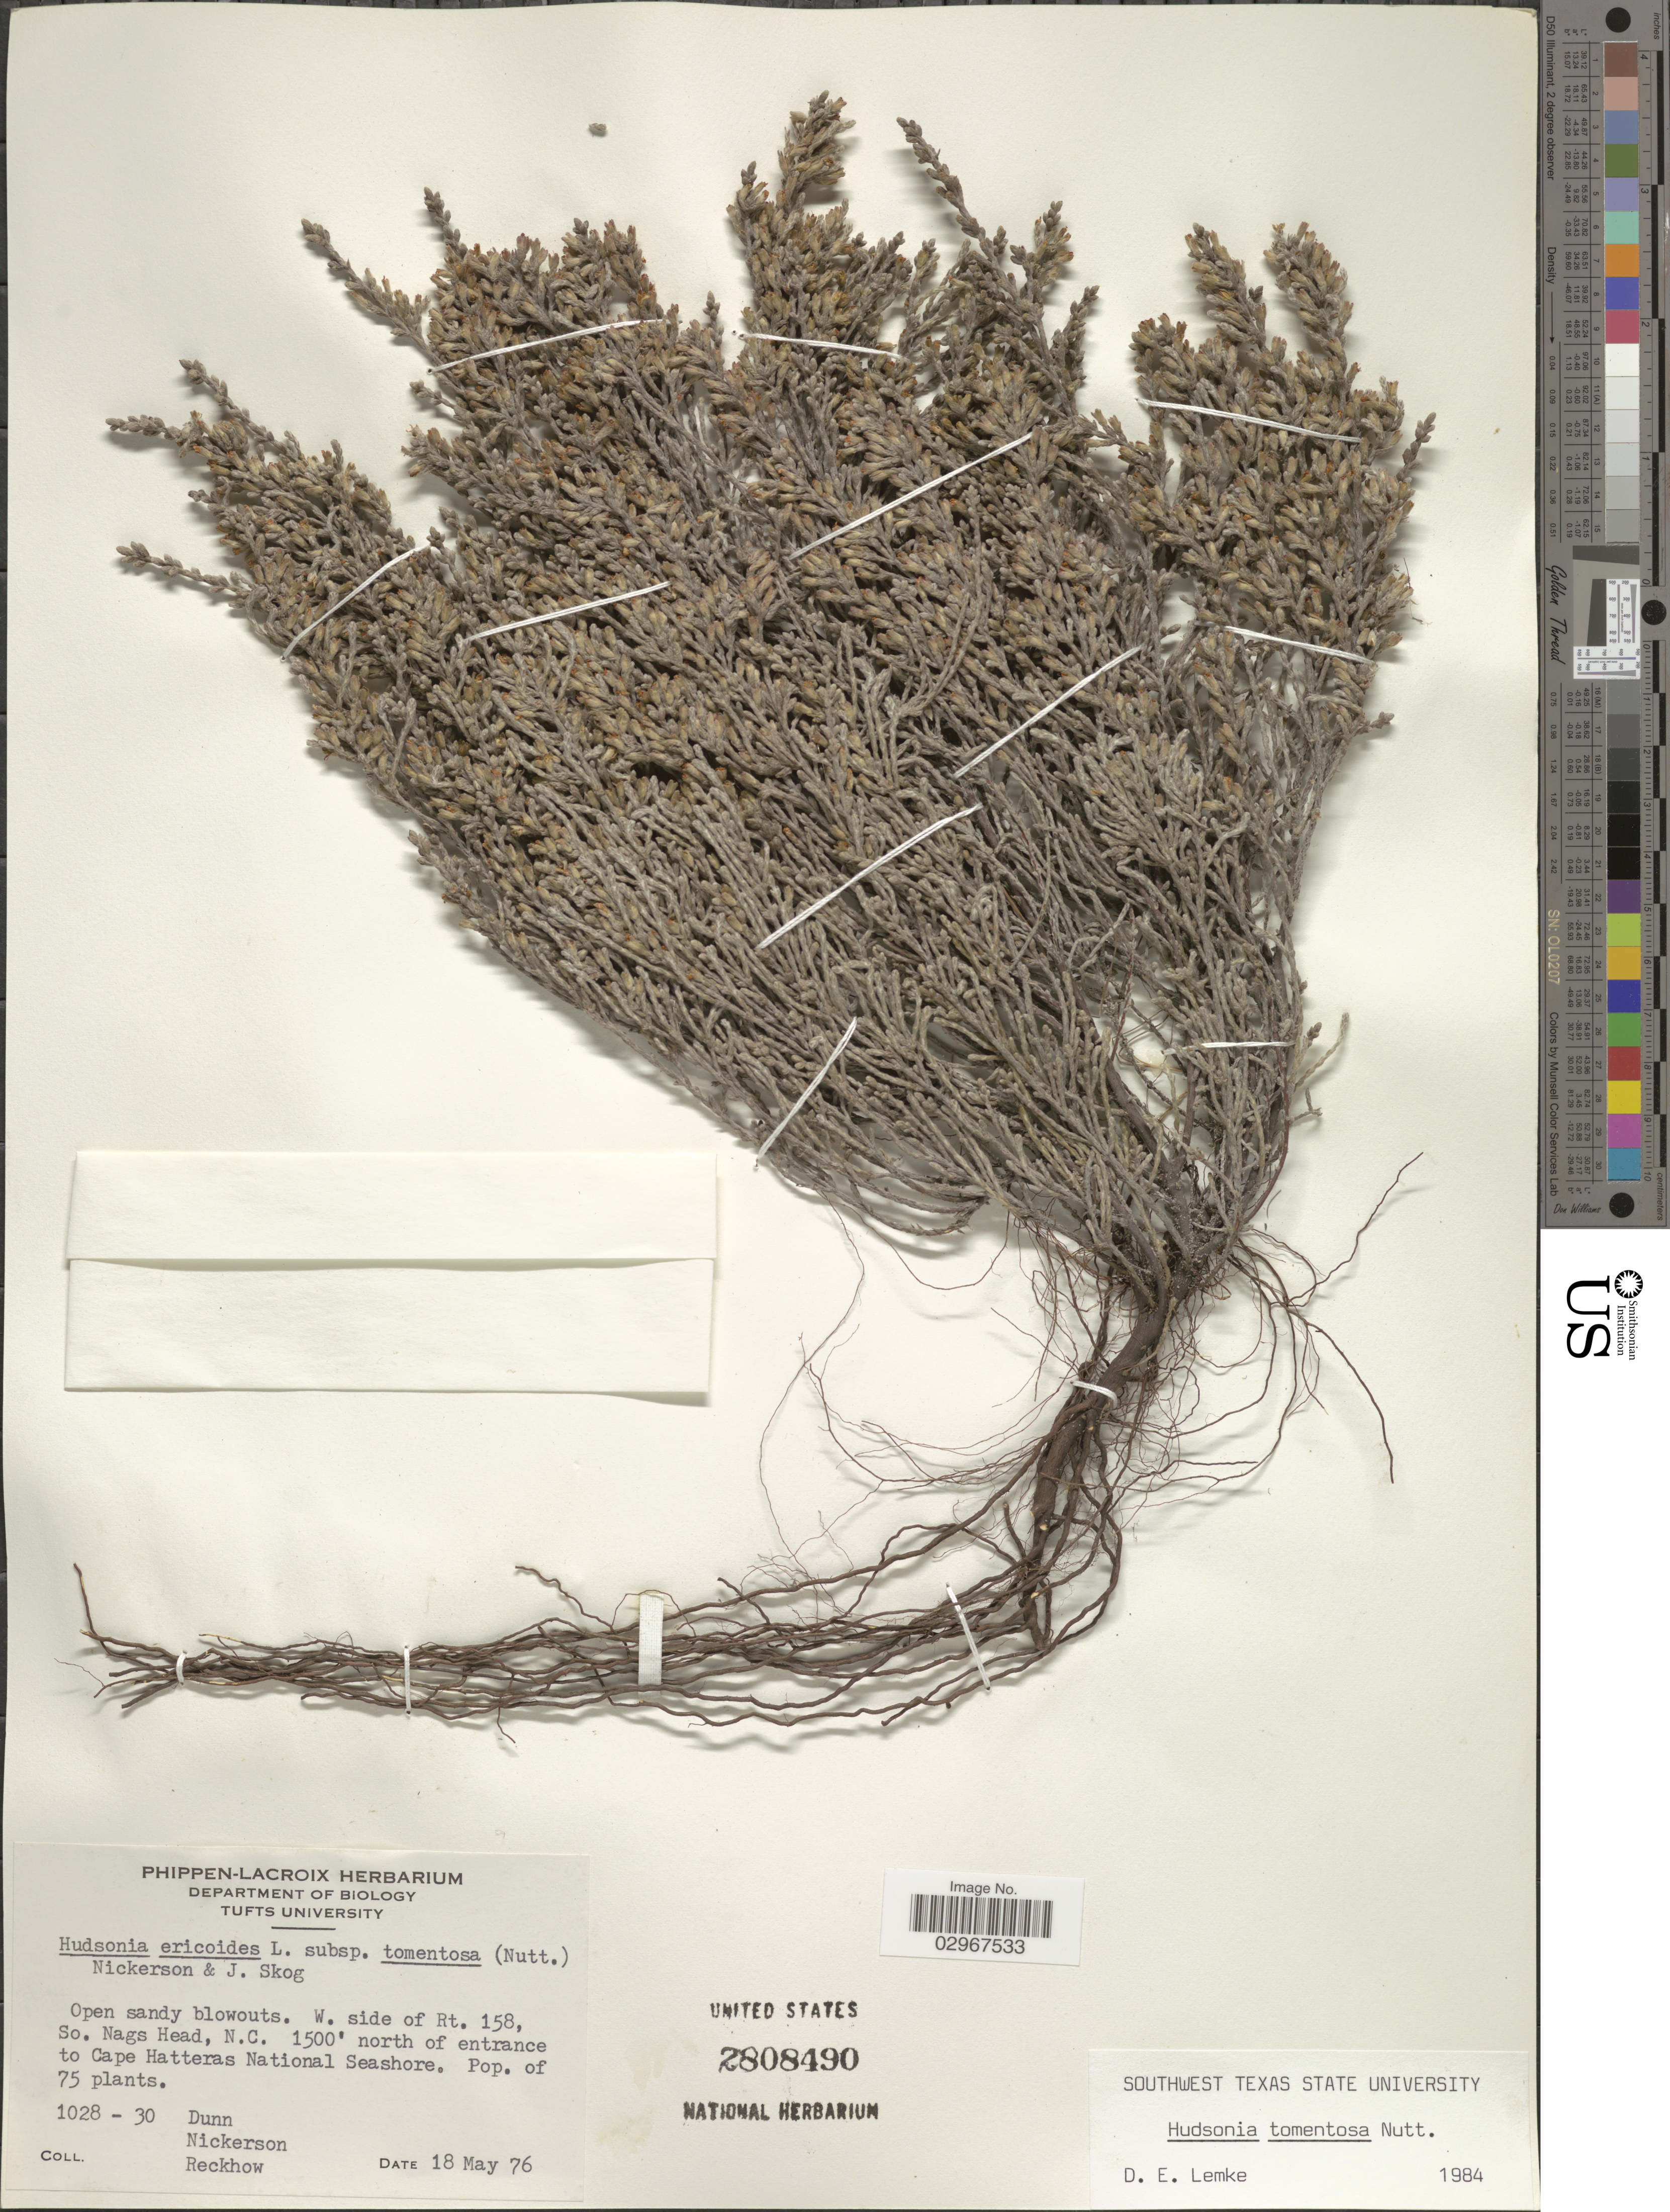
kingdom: Plantae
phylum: Tracheophyta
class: Magnoliopsida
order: Malvales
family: Cistaceae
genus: Hudsonia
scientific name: Hudsonia tomentosa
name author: Nutt.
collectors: -- Dunn, Nickerson, -- & Reckhow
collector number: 1028-30?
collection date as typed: Transcribed d/m/y: 18/5/76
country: United States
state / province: North Carolina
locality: W. side of Rt. 158, So. Nags Head, N.C. 1500' north of entrance to Cape Hatteras National Seashore.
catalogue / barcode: US 2808490